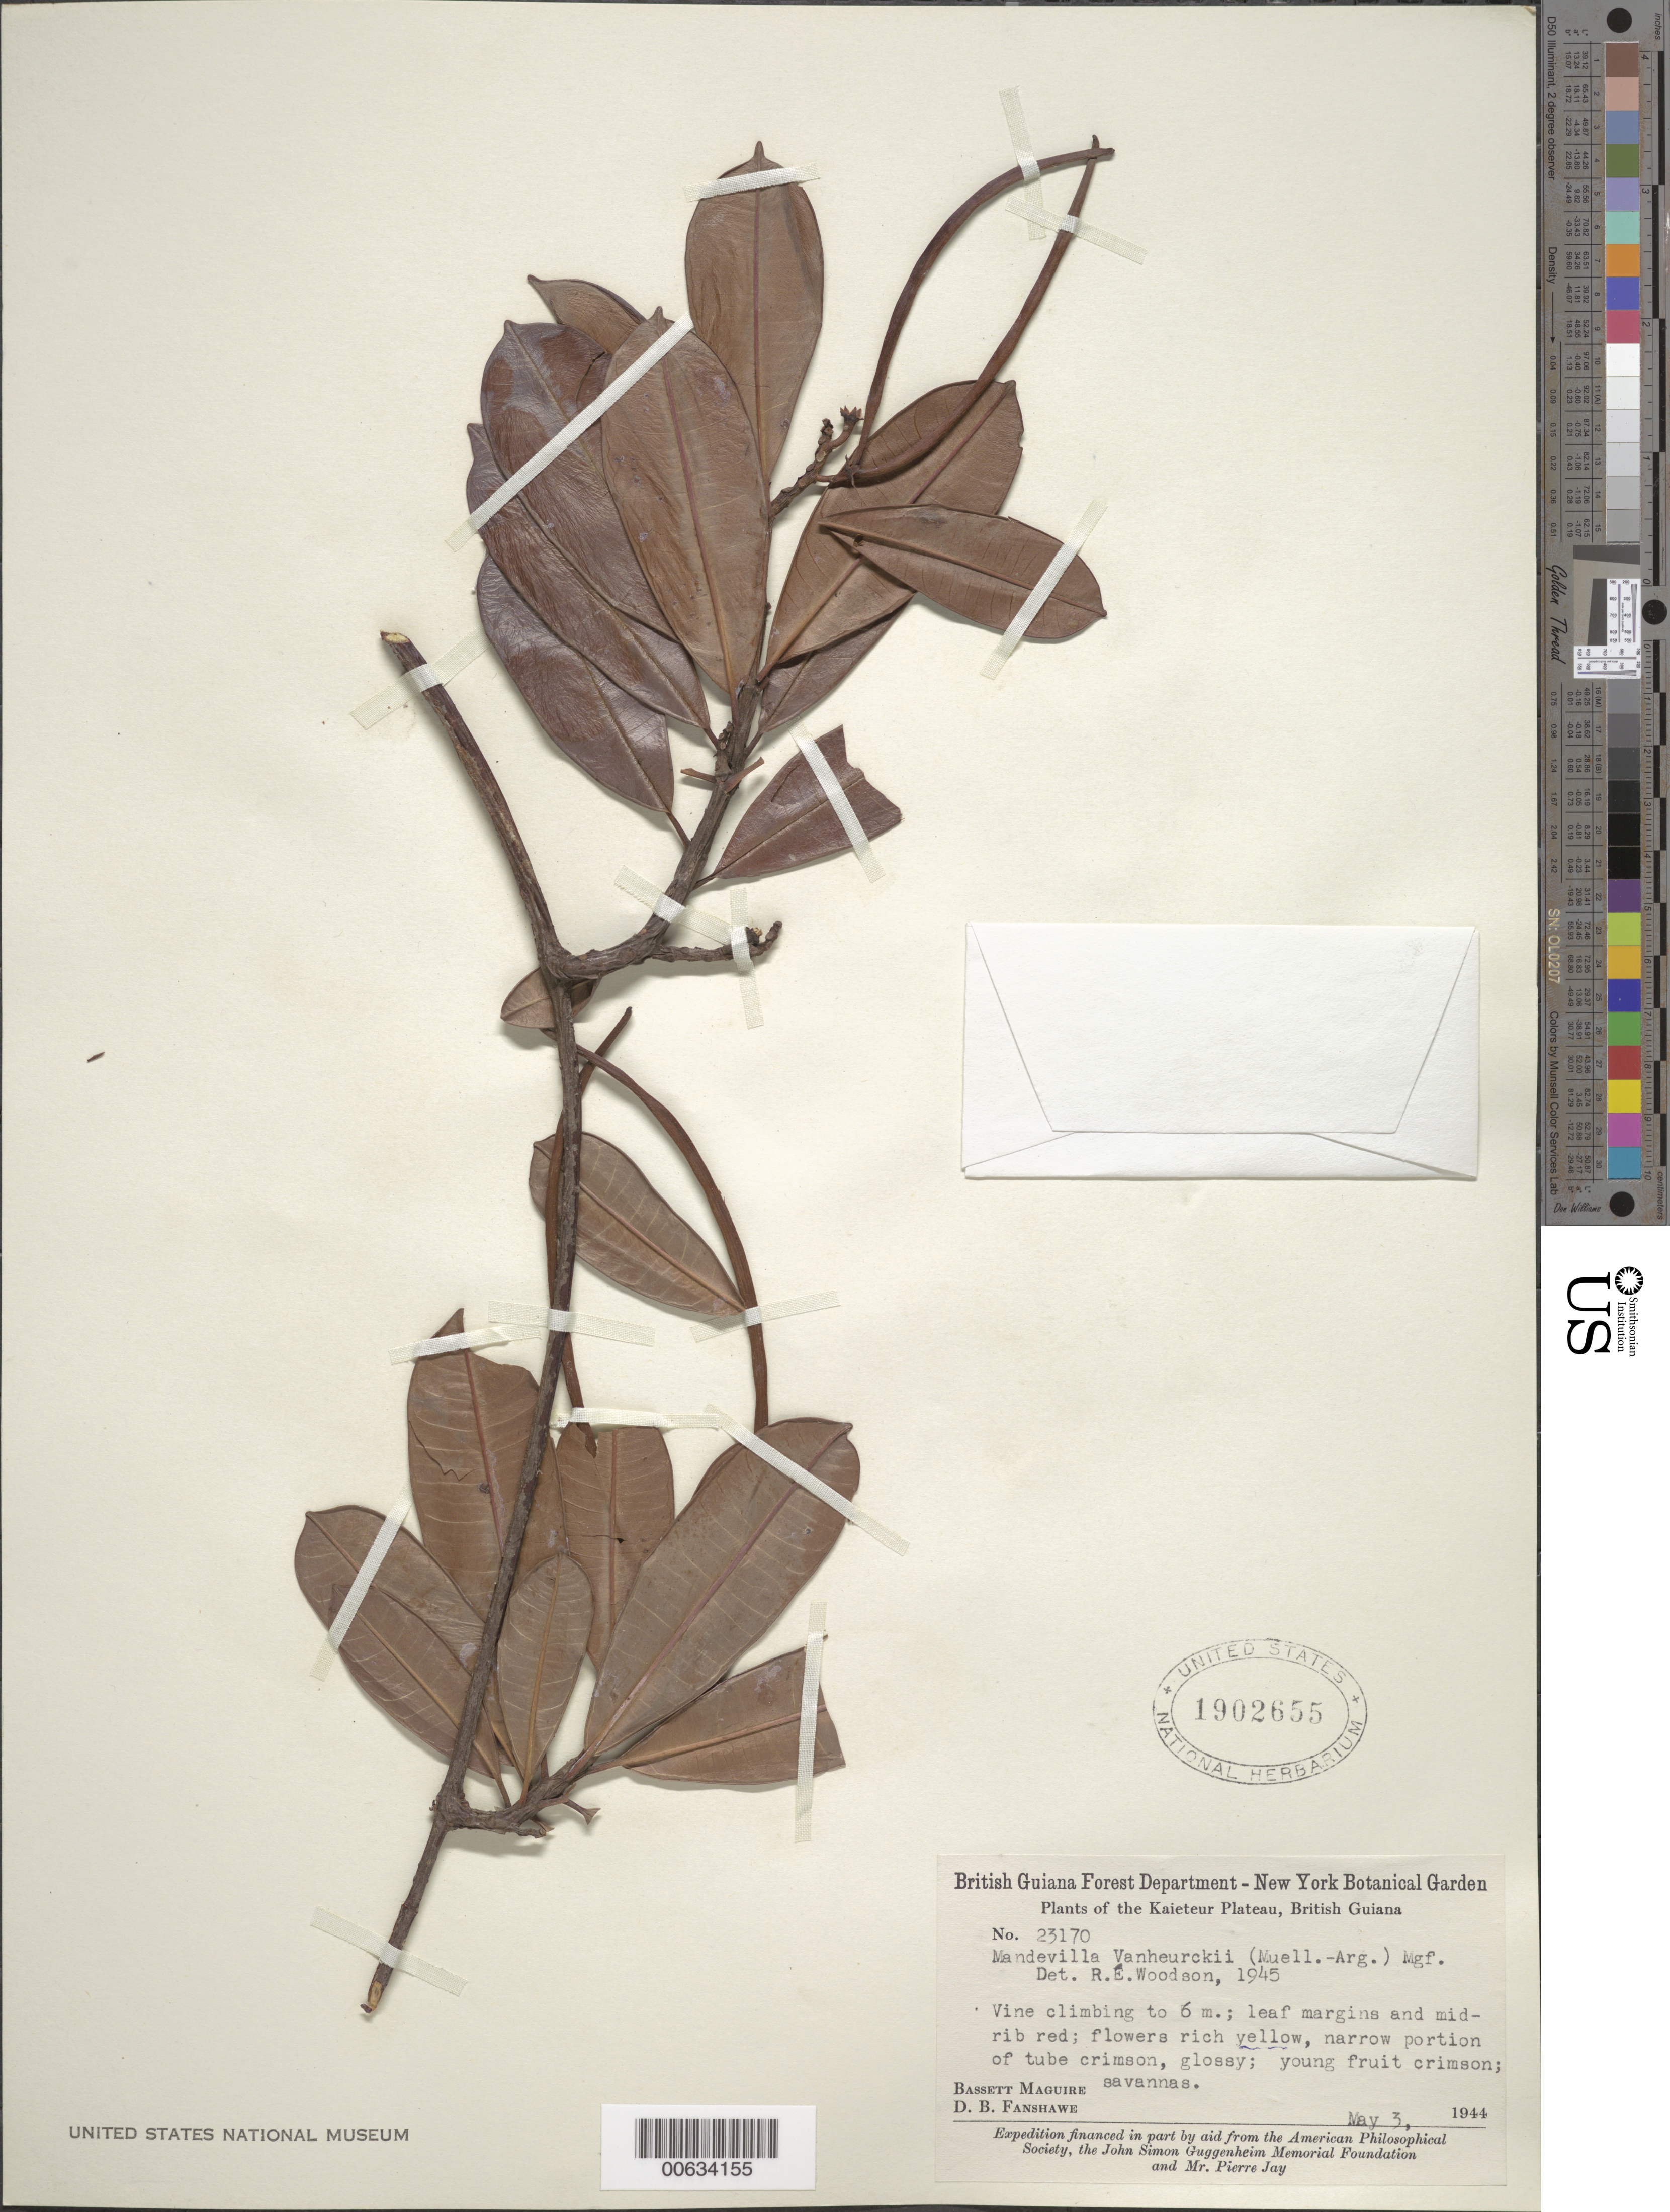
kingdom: Plantae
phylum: Tracheophyta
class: Magnoliopsida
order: Gentianales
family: Apocynaceae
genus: Mandevilla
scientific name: Mandevilla vanheurckii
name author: (Müll. Arg.) Markgr.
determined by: Woodson, R. E., Jr.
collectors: B. Maguire & D. B. Fanshawe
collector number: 23170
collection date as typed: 3-May-44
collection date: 1944-05-03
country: Guyana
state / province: Potaro-Siparuni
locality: Kaieteur Plateau, Potaro River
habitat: Savannas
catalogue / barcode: US 1902655